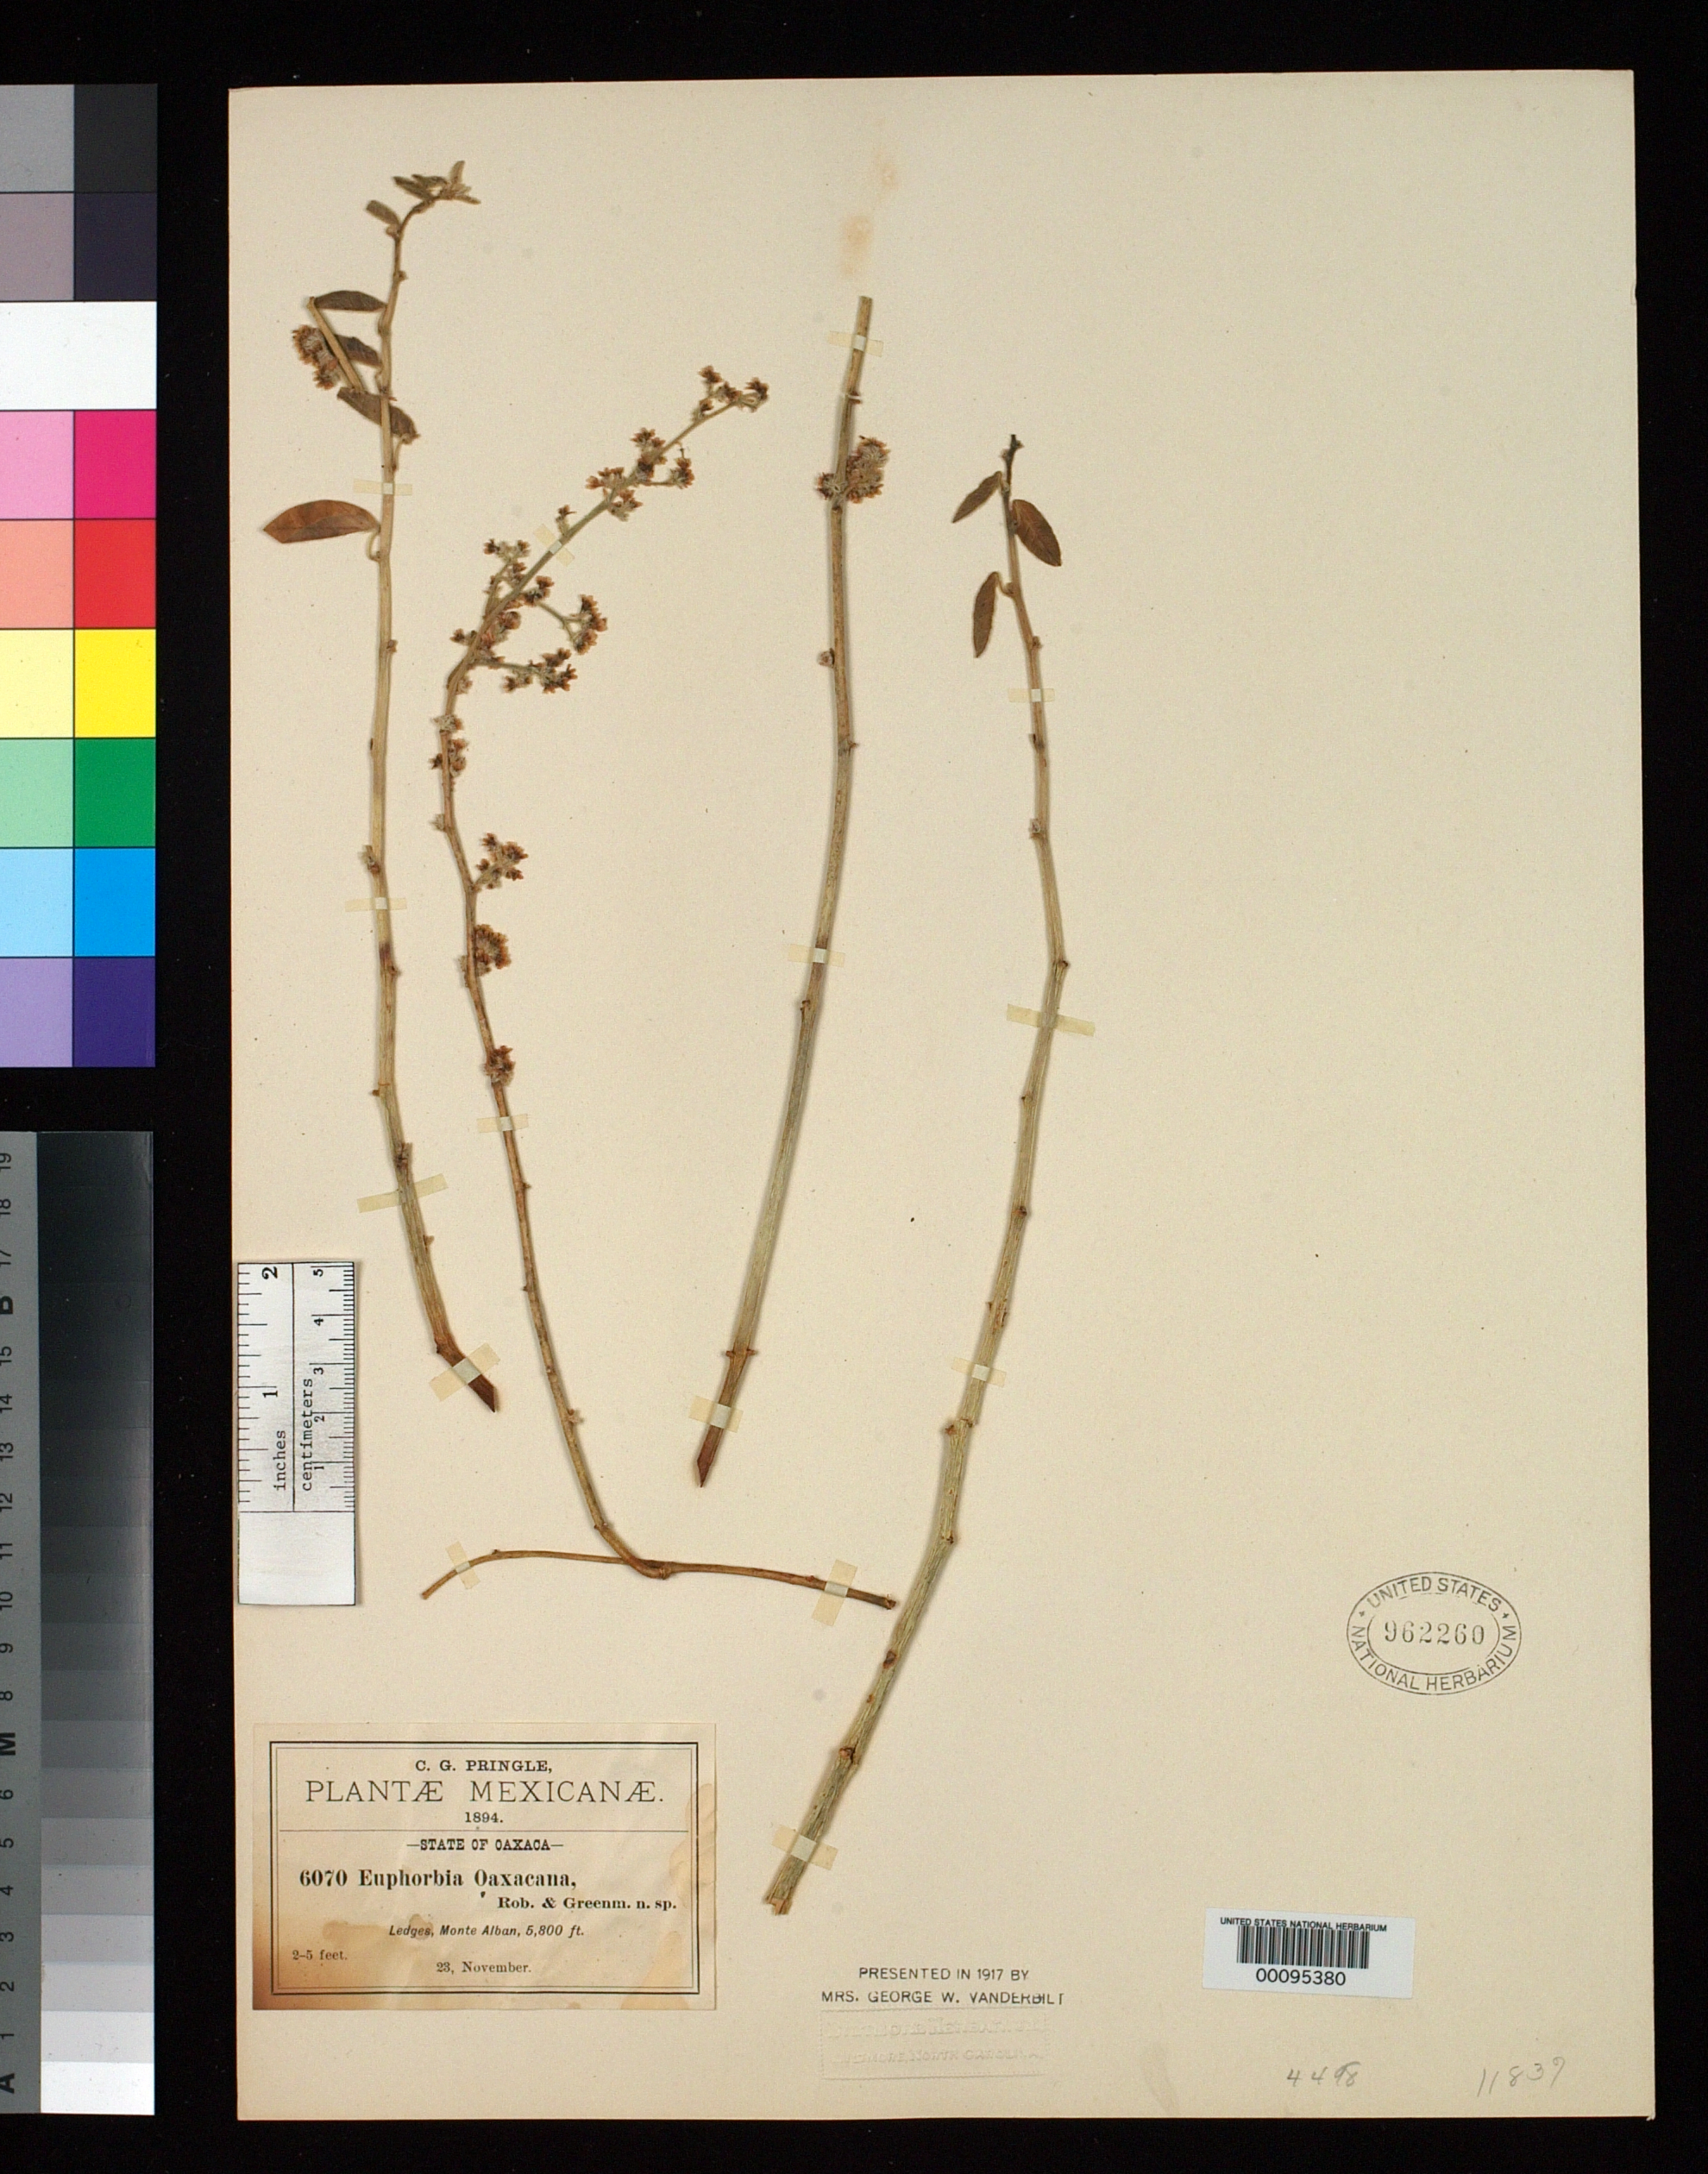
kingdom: Plantae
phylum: Tracheophyta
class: Magnoliopsida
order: Malpighiales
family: Euphorbiaceae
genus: Euphorbia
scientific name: Euphorbia oaxacana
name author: B.L. Rob. & Greenm.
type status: Isotype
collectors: C. G. Pringle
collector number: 6070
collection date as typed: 23 Nov 1894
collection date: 1894-11-23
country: Mexico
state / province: Oaxaca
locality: Monte Alban.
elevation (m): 1768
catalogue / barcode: US 962260